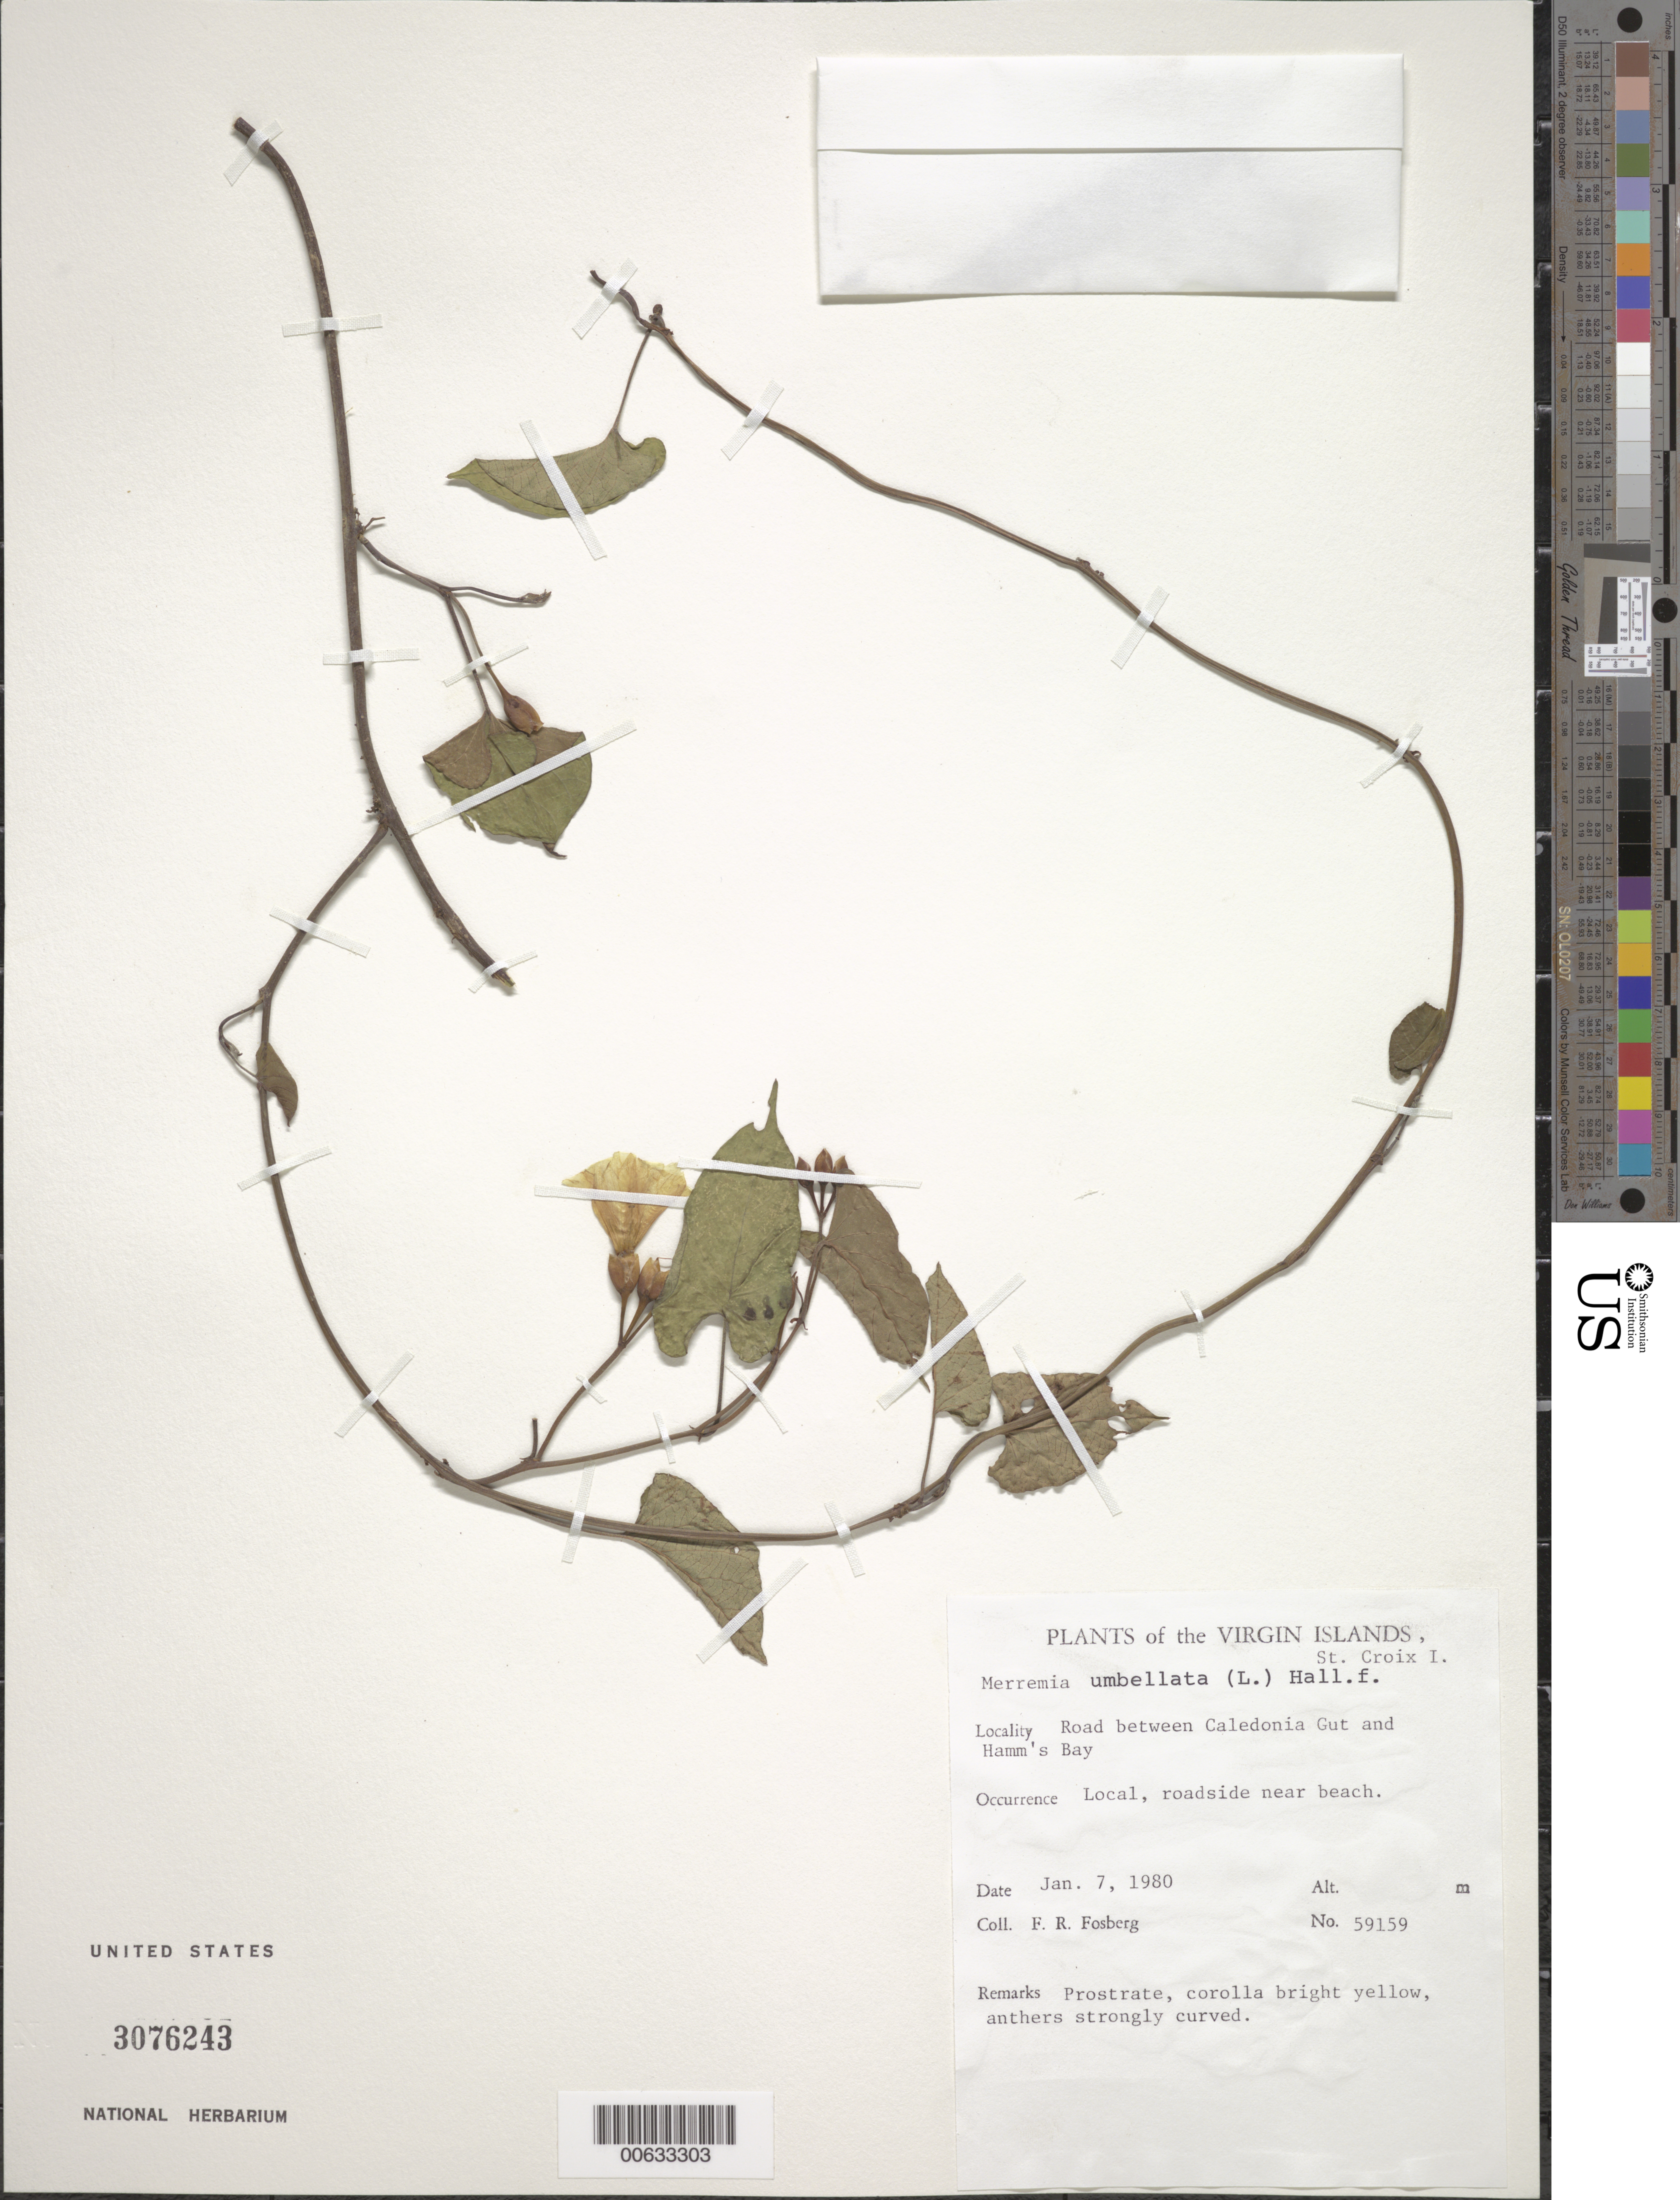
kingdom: Plantae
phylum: Tracheophyta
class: Magnoliopsida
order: Solanales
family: Convolvulaceae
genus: Camonea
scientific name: Camonea umbellata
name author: (L.) A. R. Simões & Staples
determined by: Strong, Mark T., (BOT), Smithsonian Institution - National Museum of Natural History (UNITED STATES)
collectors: F. R. Fosberg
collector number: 59159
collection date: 1980-01-07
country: U.S. Virgin Islands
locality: Virgins Islands, St. Croix I., Road between Caledonia Gut and Hamm's Bay.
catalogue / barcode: US 3076243